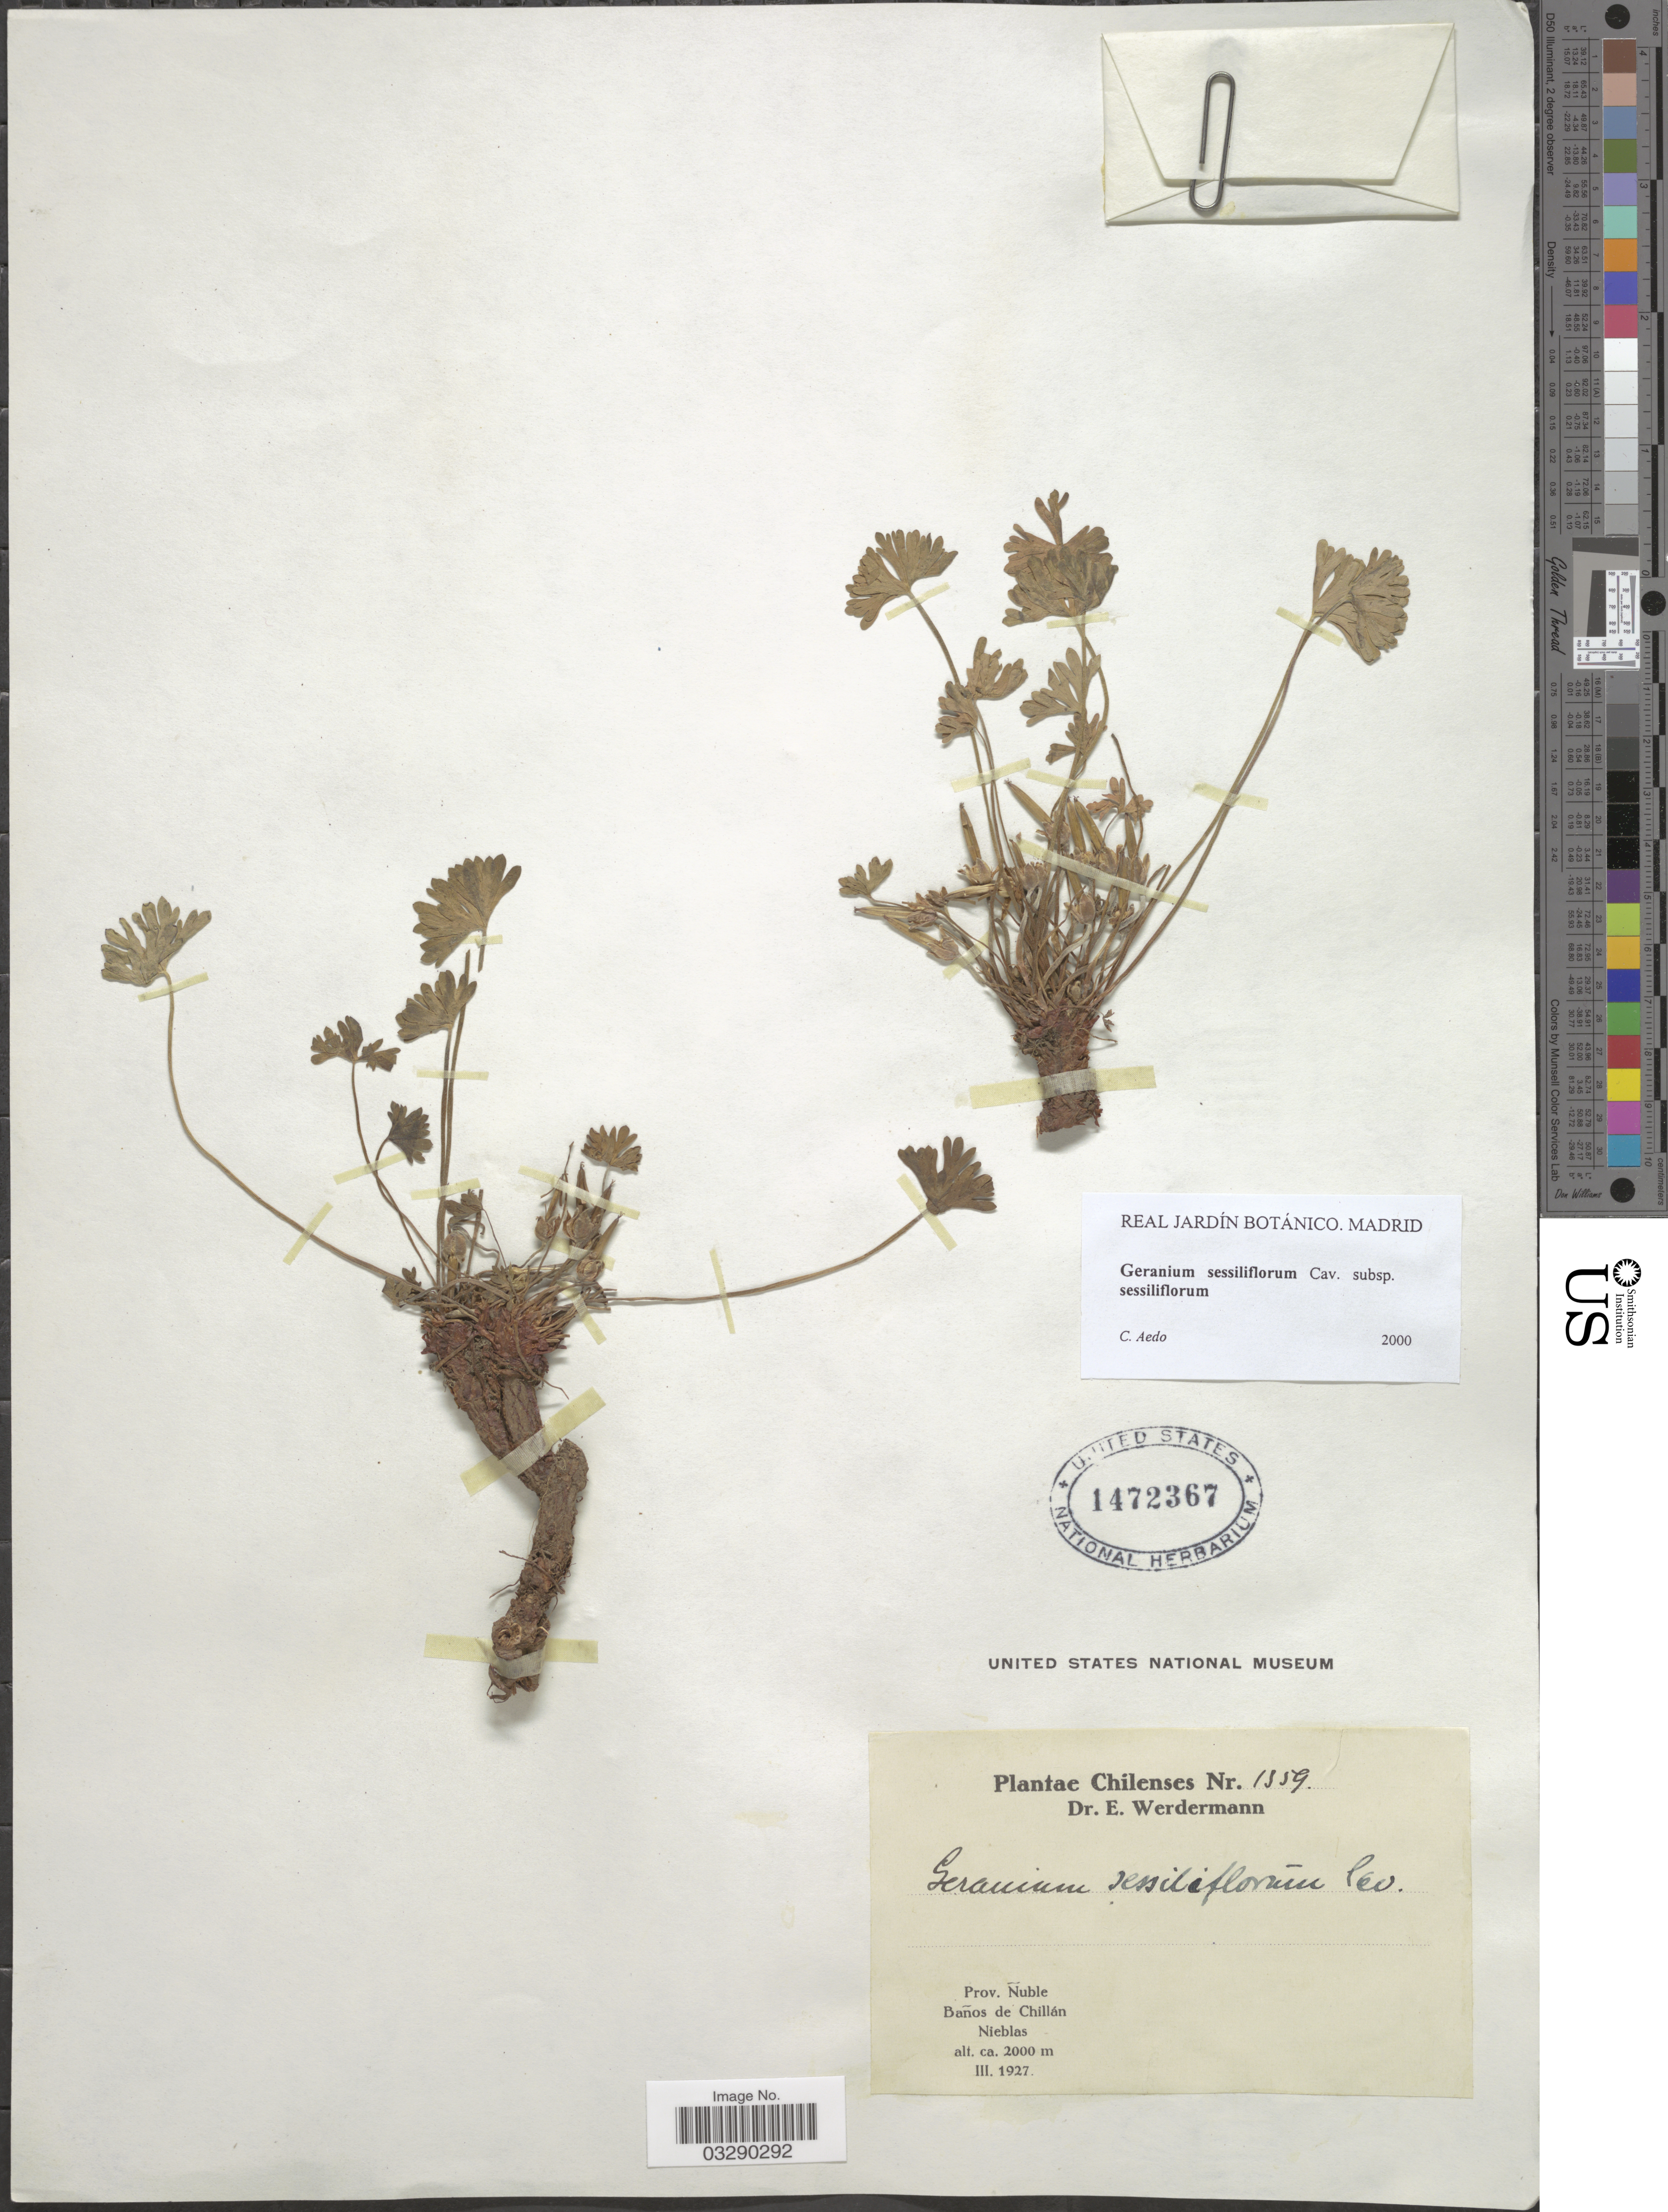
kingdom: Plantae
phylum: Tracheophyta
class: Magnoliopsida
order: Geraniales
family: Geraniaceae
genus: Geranium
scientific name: Geranium sessiliflorum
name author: Cav.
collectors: E. Werdermann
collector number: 1359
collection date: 1927-03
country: Chile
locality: Chilenses. Prov. Ñuble. Baños de Chillán. Nieblas.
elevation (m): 2000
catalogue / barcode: US 1472367